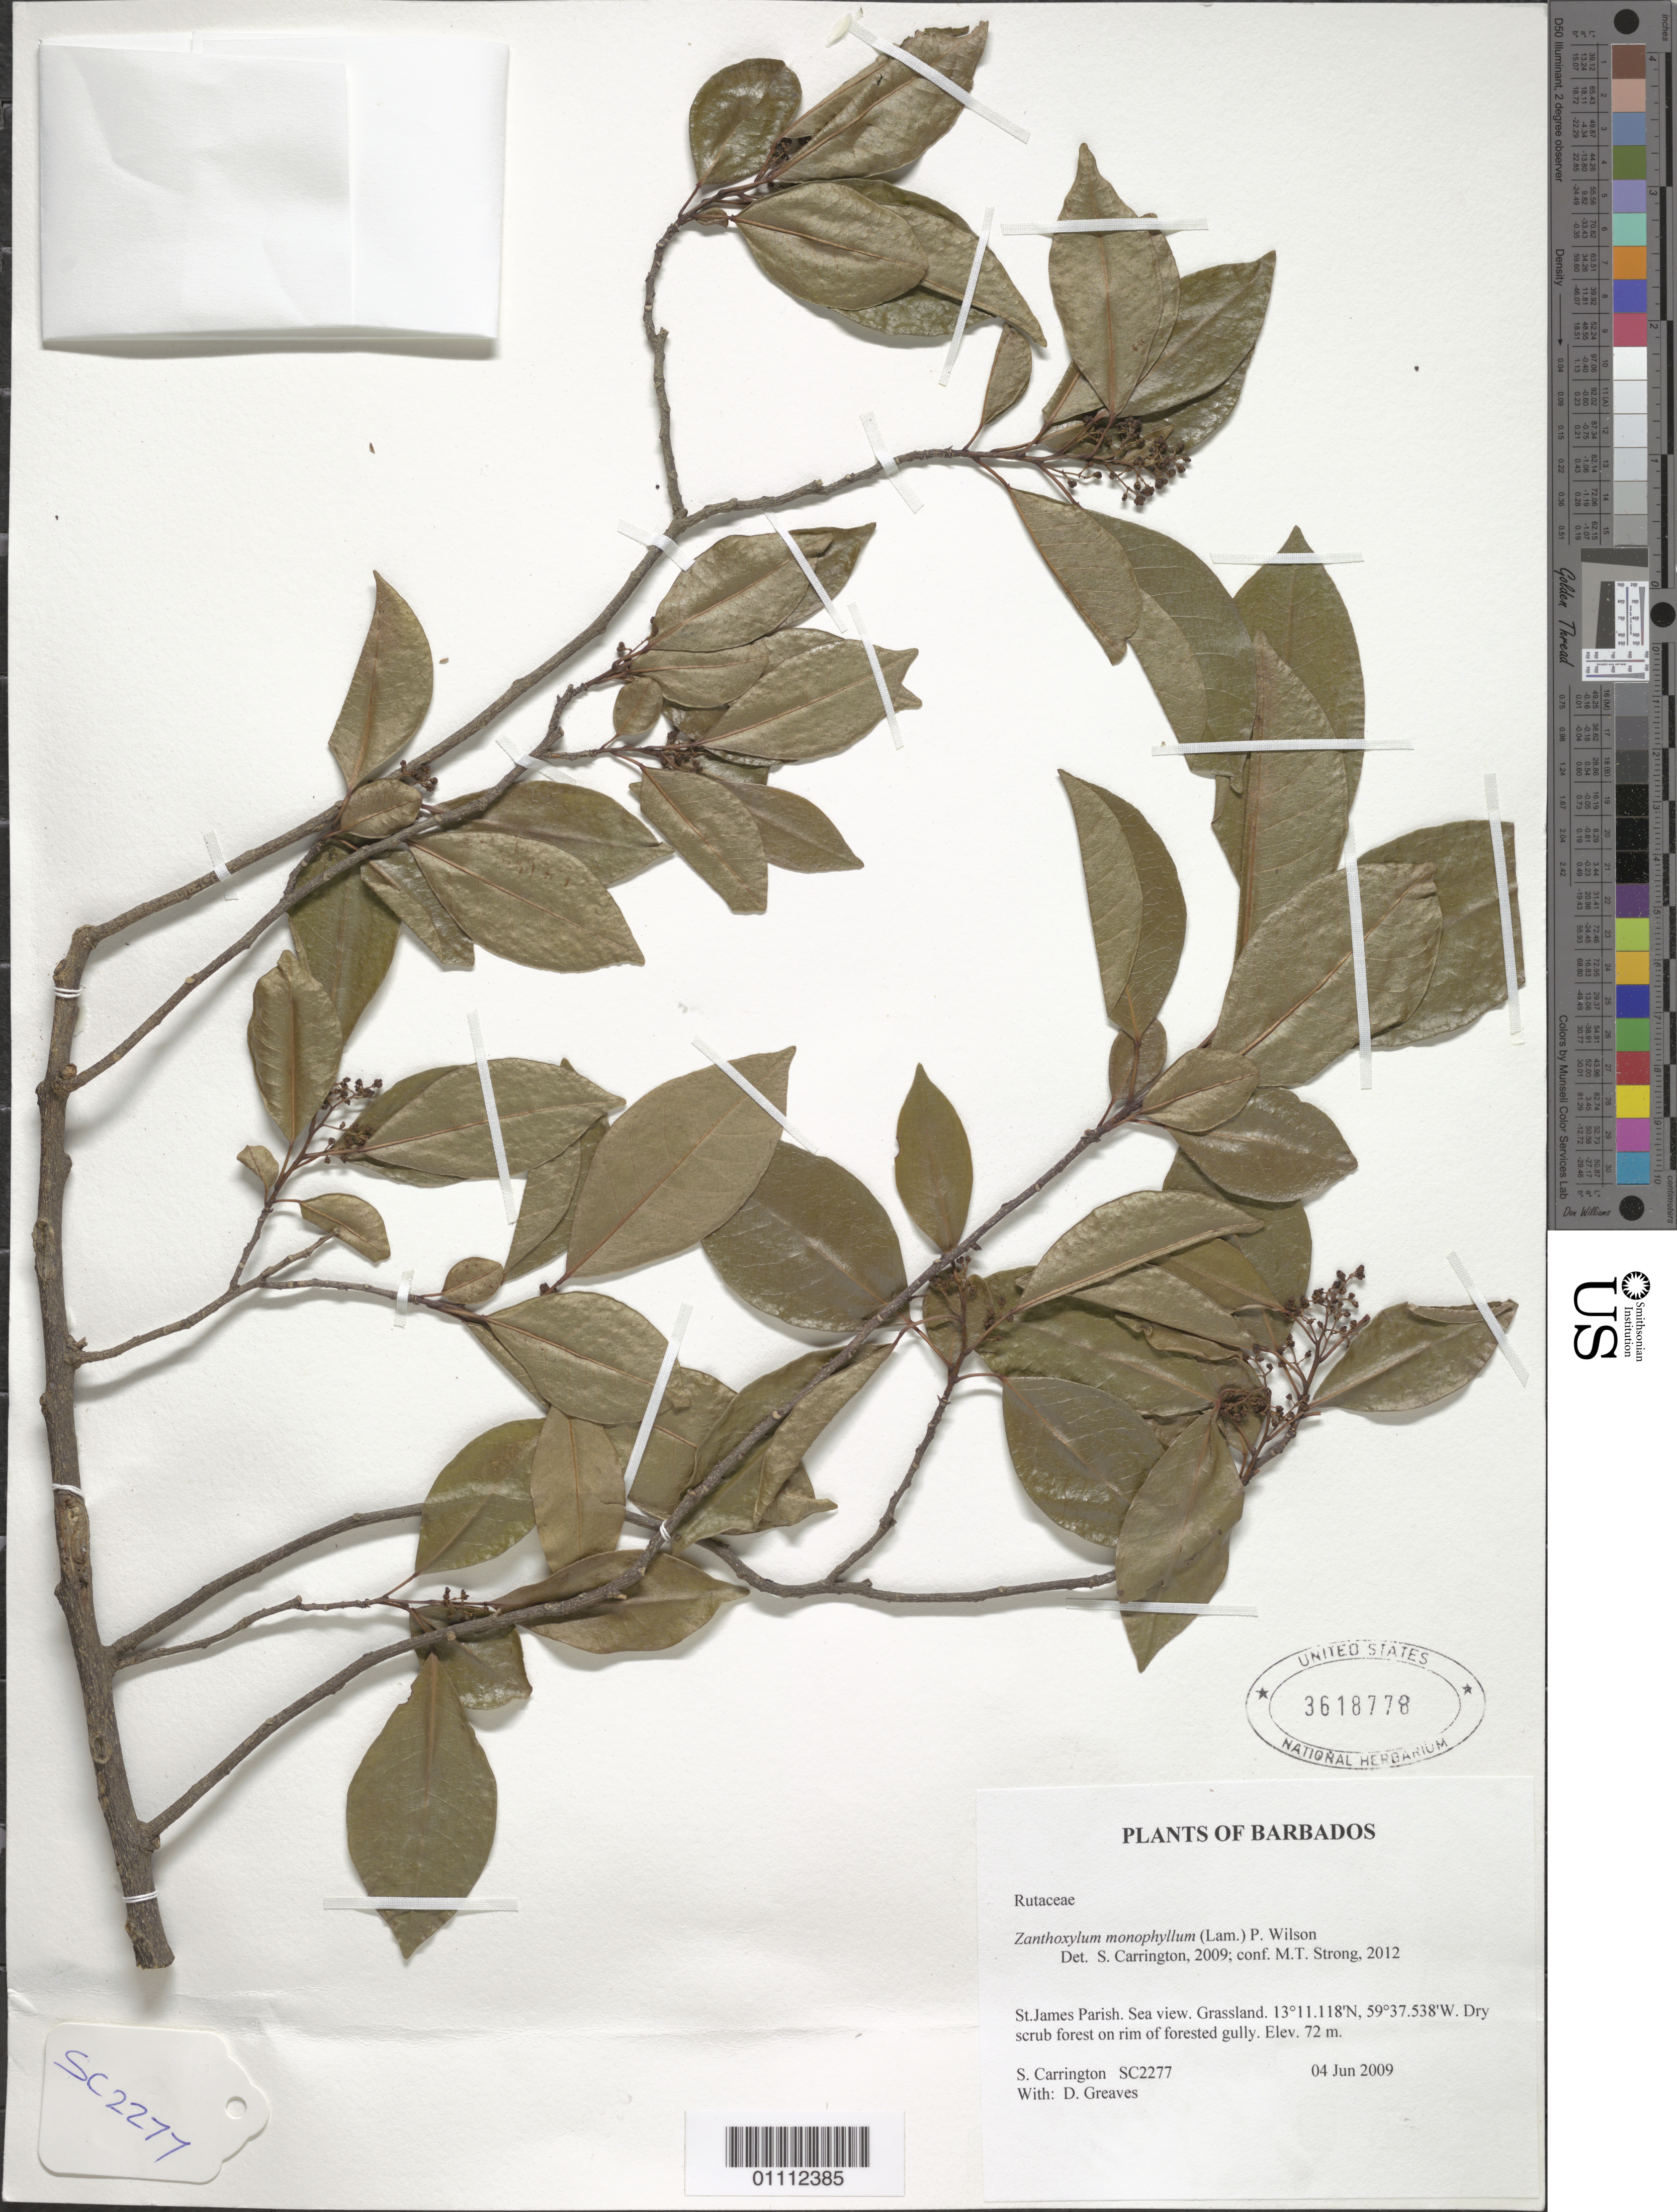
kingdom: Plantae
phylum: Tracheophyta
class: Magnoliopsida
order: Sapindales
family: Rutaceae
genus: Zanthoxylum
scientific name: Zanthoxylum monophyllum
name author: (Lam.) P. Wilson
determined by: Carrington, C. M. S.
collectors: C. M. S. Carrington & D. Greaves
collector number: SC2277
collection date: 2009-06-04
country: Barbados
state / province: Saint James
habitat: Sea view. Grassland.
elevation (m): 72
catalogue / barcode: US 3618778